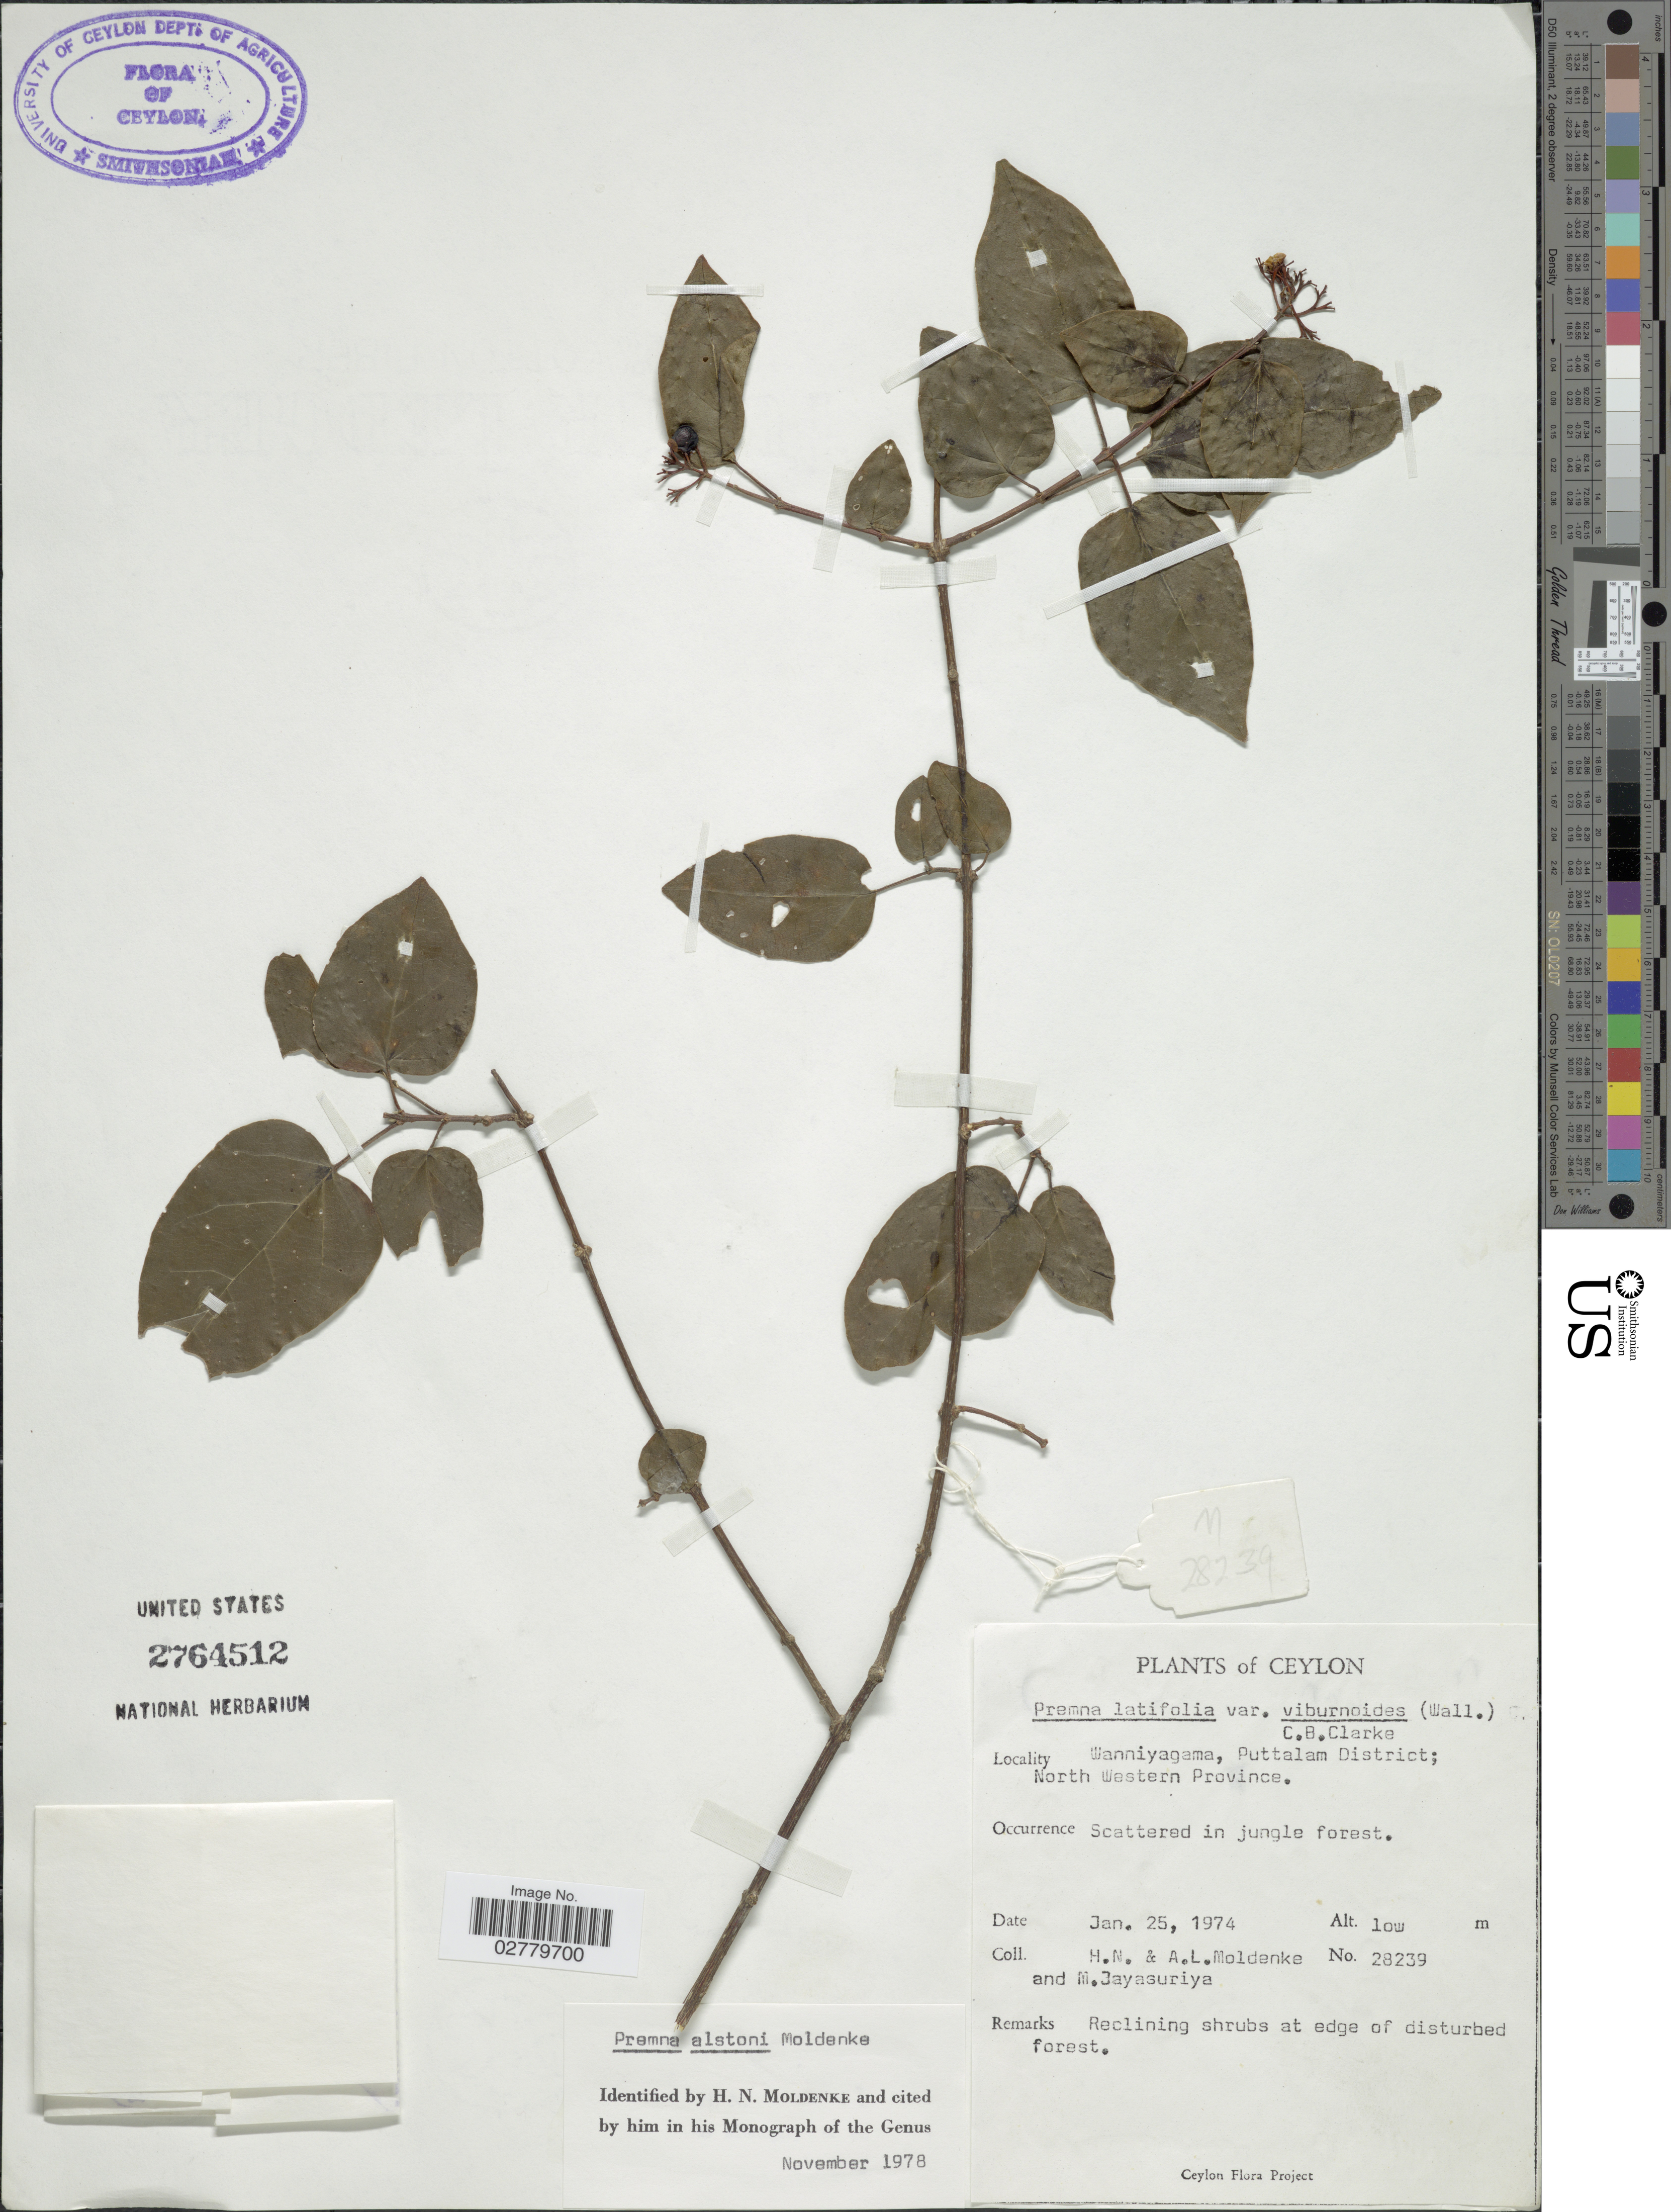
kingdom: Plantae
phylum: Tracheophyta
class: Magnoliopsida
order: Lamiales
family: Lamiaceae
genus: Premna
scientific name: Premna alstonii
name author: Moldenke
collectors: H. N. Moldenke, A. L. Moldenke & M. Jayasuriya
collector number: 28239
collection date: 1974-01-25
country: Sri Lanka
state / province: North Western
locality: Ceylon. Wanniyagama, Puttalam District.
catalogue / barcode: US 2764512